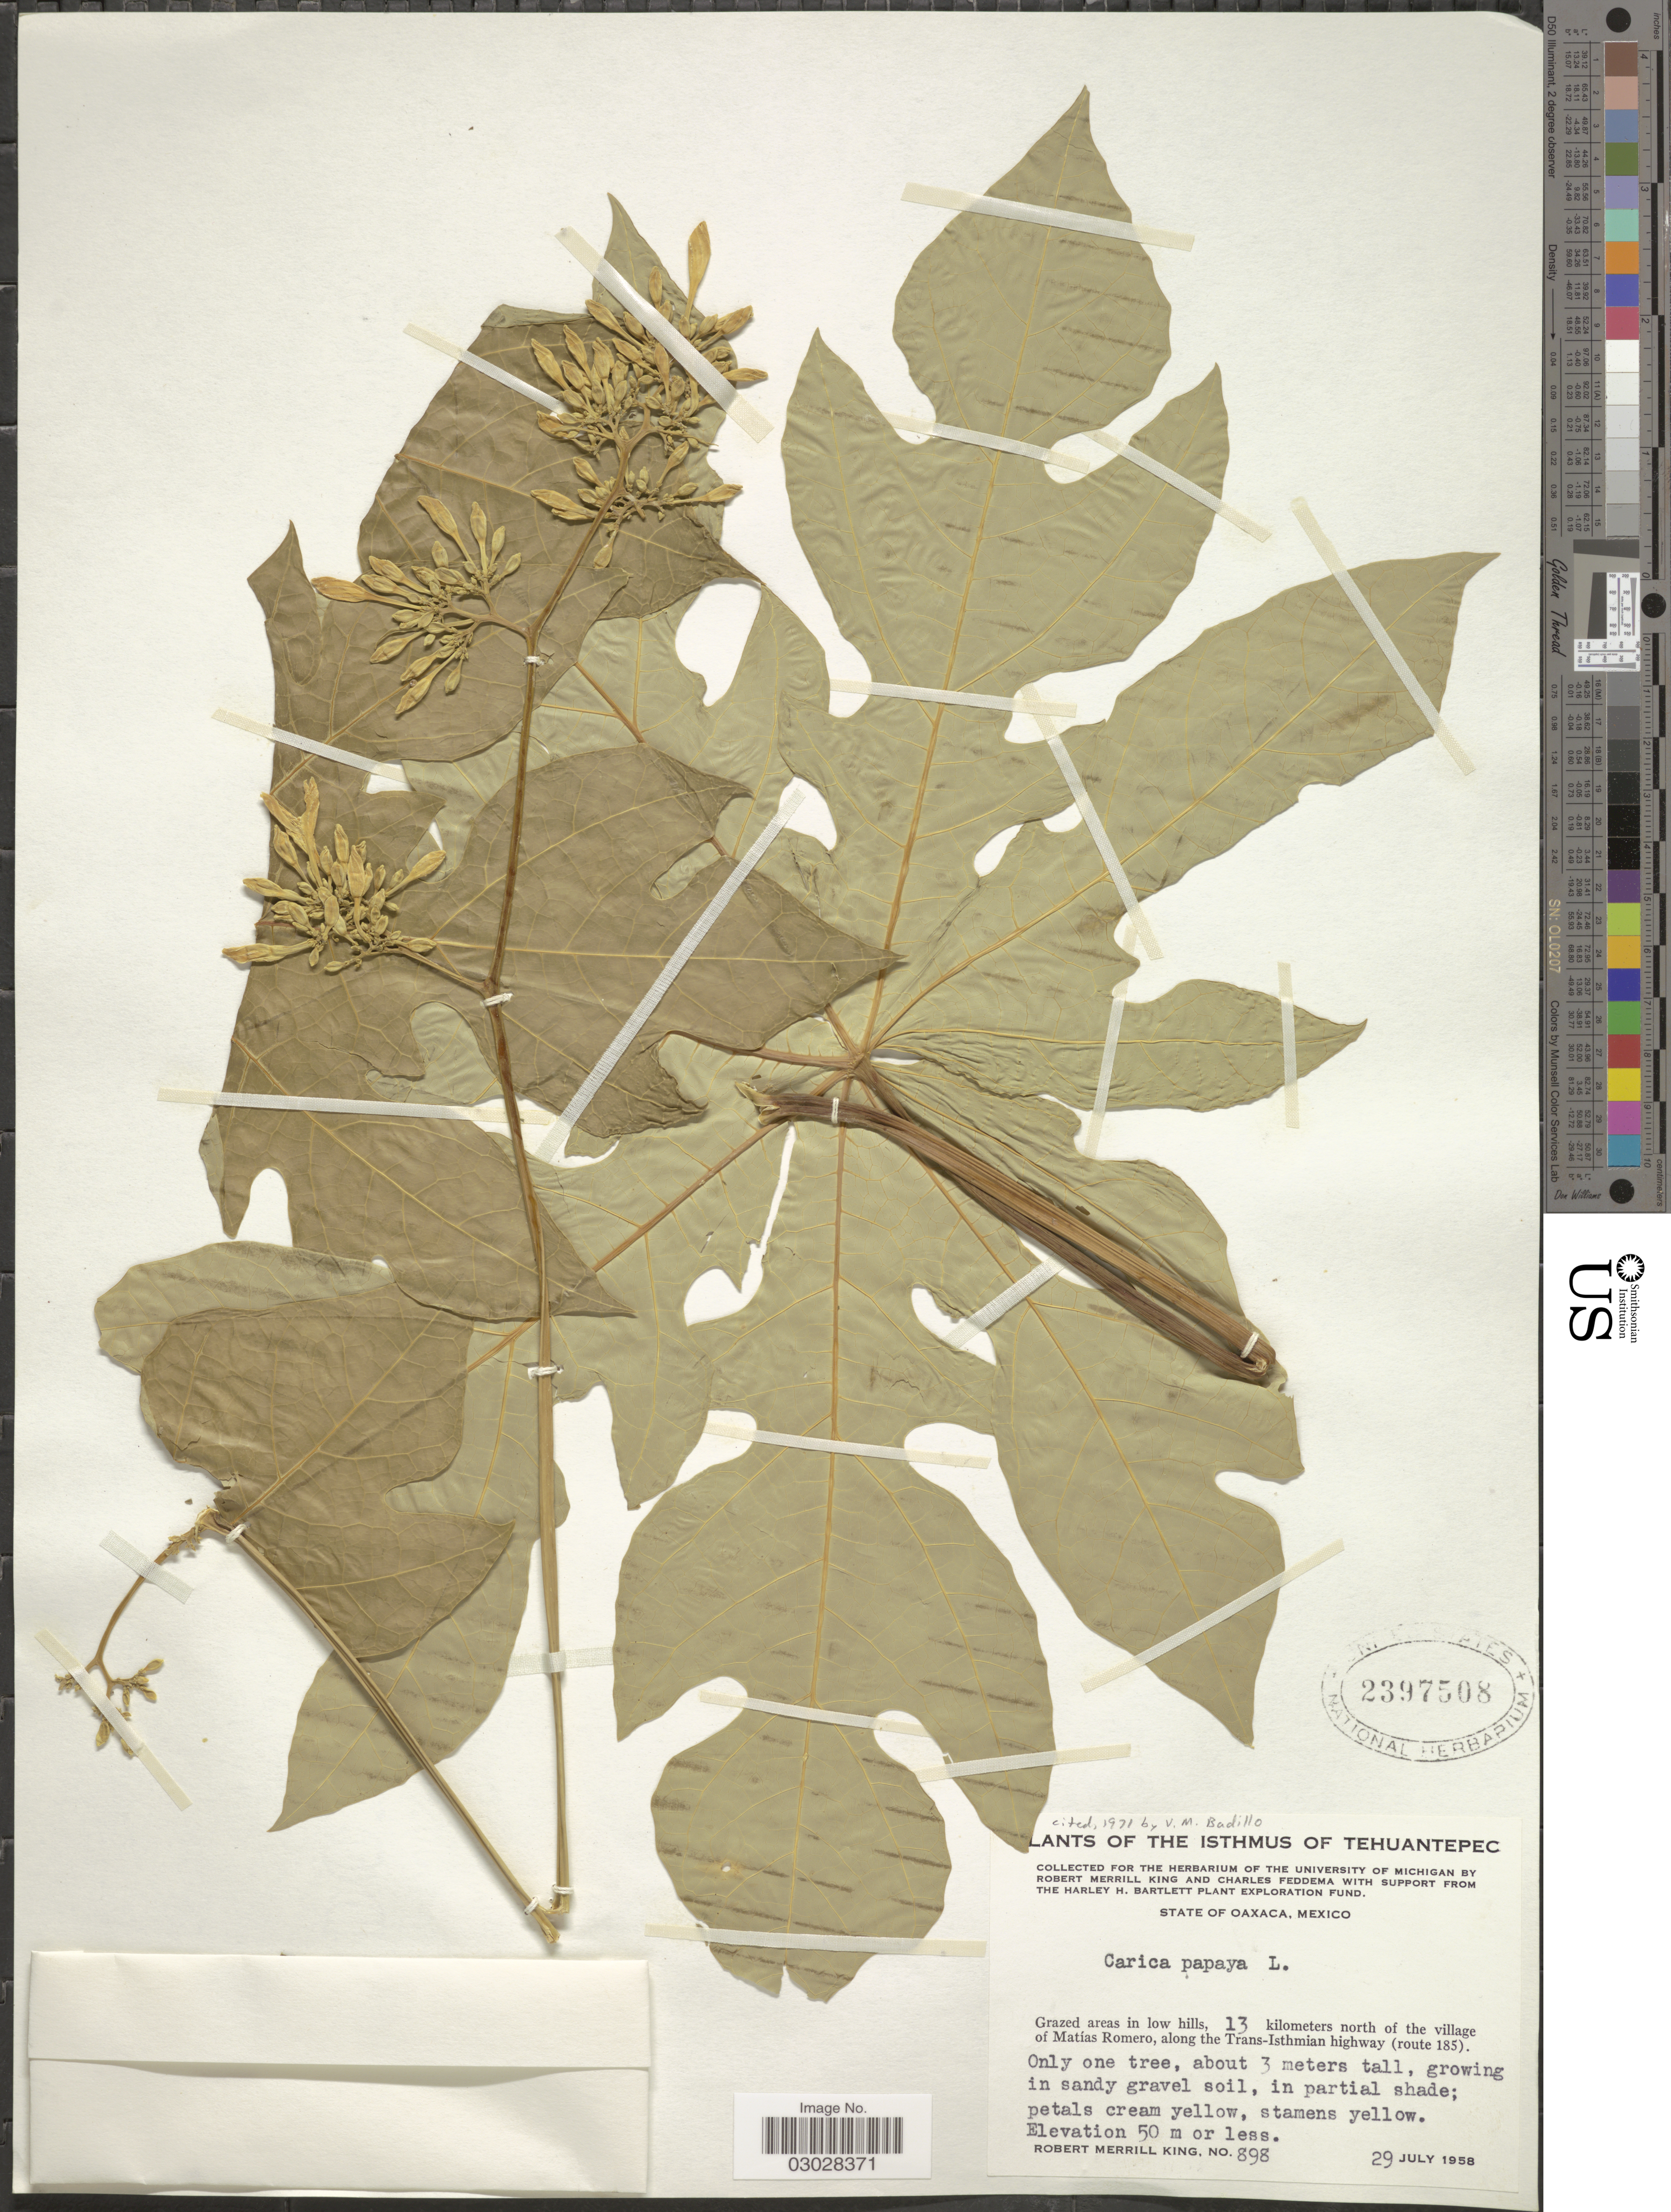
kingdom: Plantae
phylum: Tracheophyta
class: Magnoliopsida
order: Brassicales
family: Caricaceae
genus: Carica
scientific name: Carica papaya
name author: L.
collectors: R. M. King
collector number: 898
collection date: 1958-07-29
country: Mexico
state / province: Oaxaca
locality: The Isthmus of Tehuantepec. 13 kilometers north of the village of Matías Romero, along the Trans-Isthmian highway (route 185).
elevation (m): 50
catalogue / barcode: US 2397508